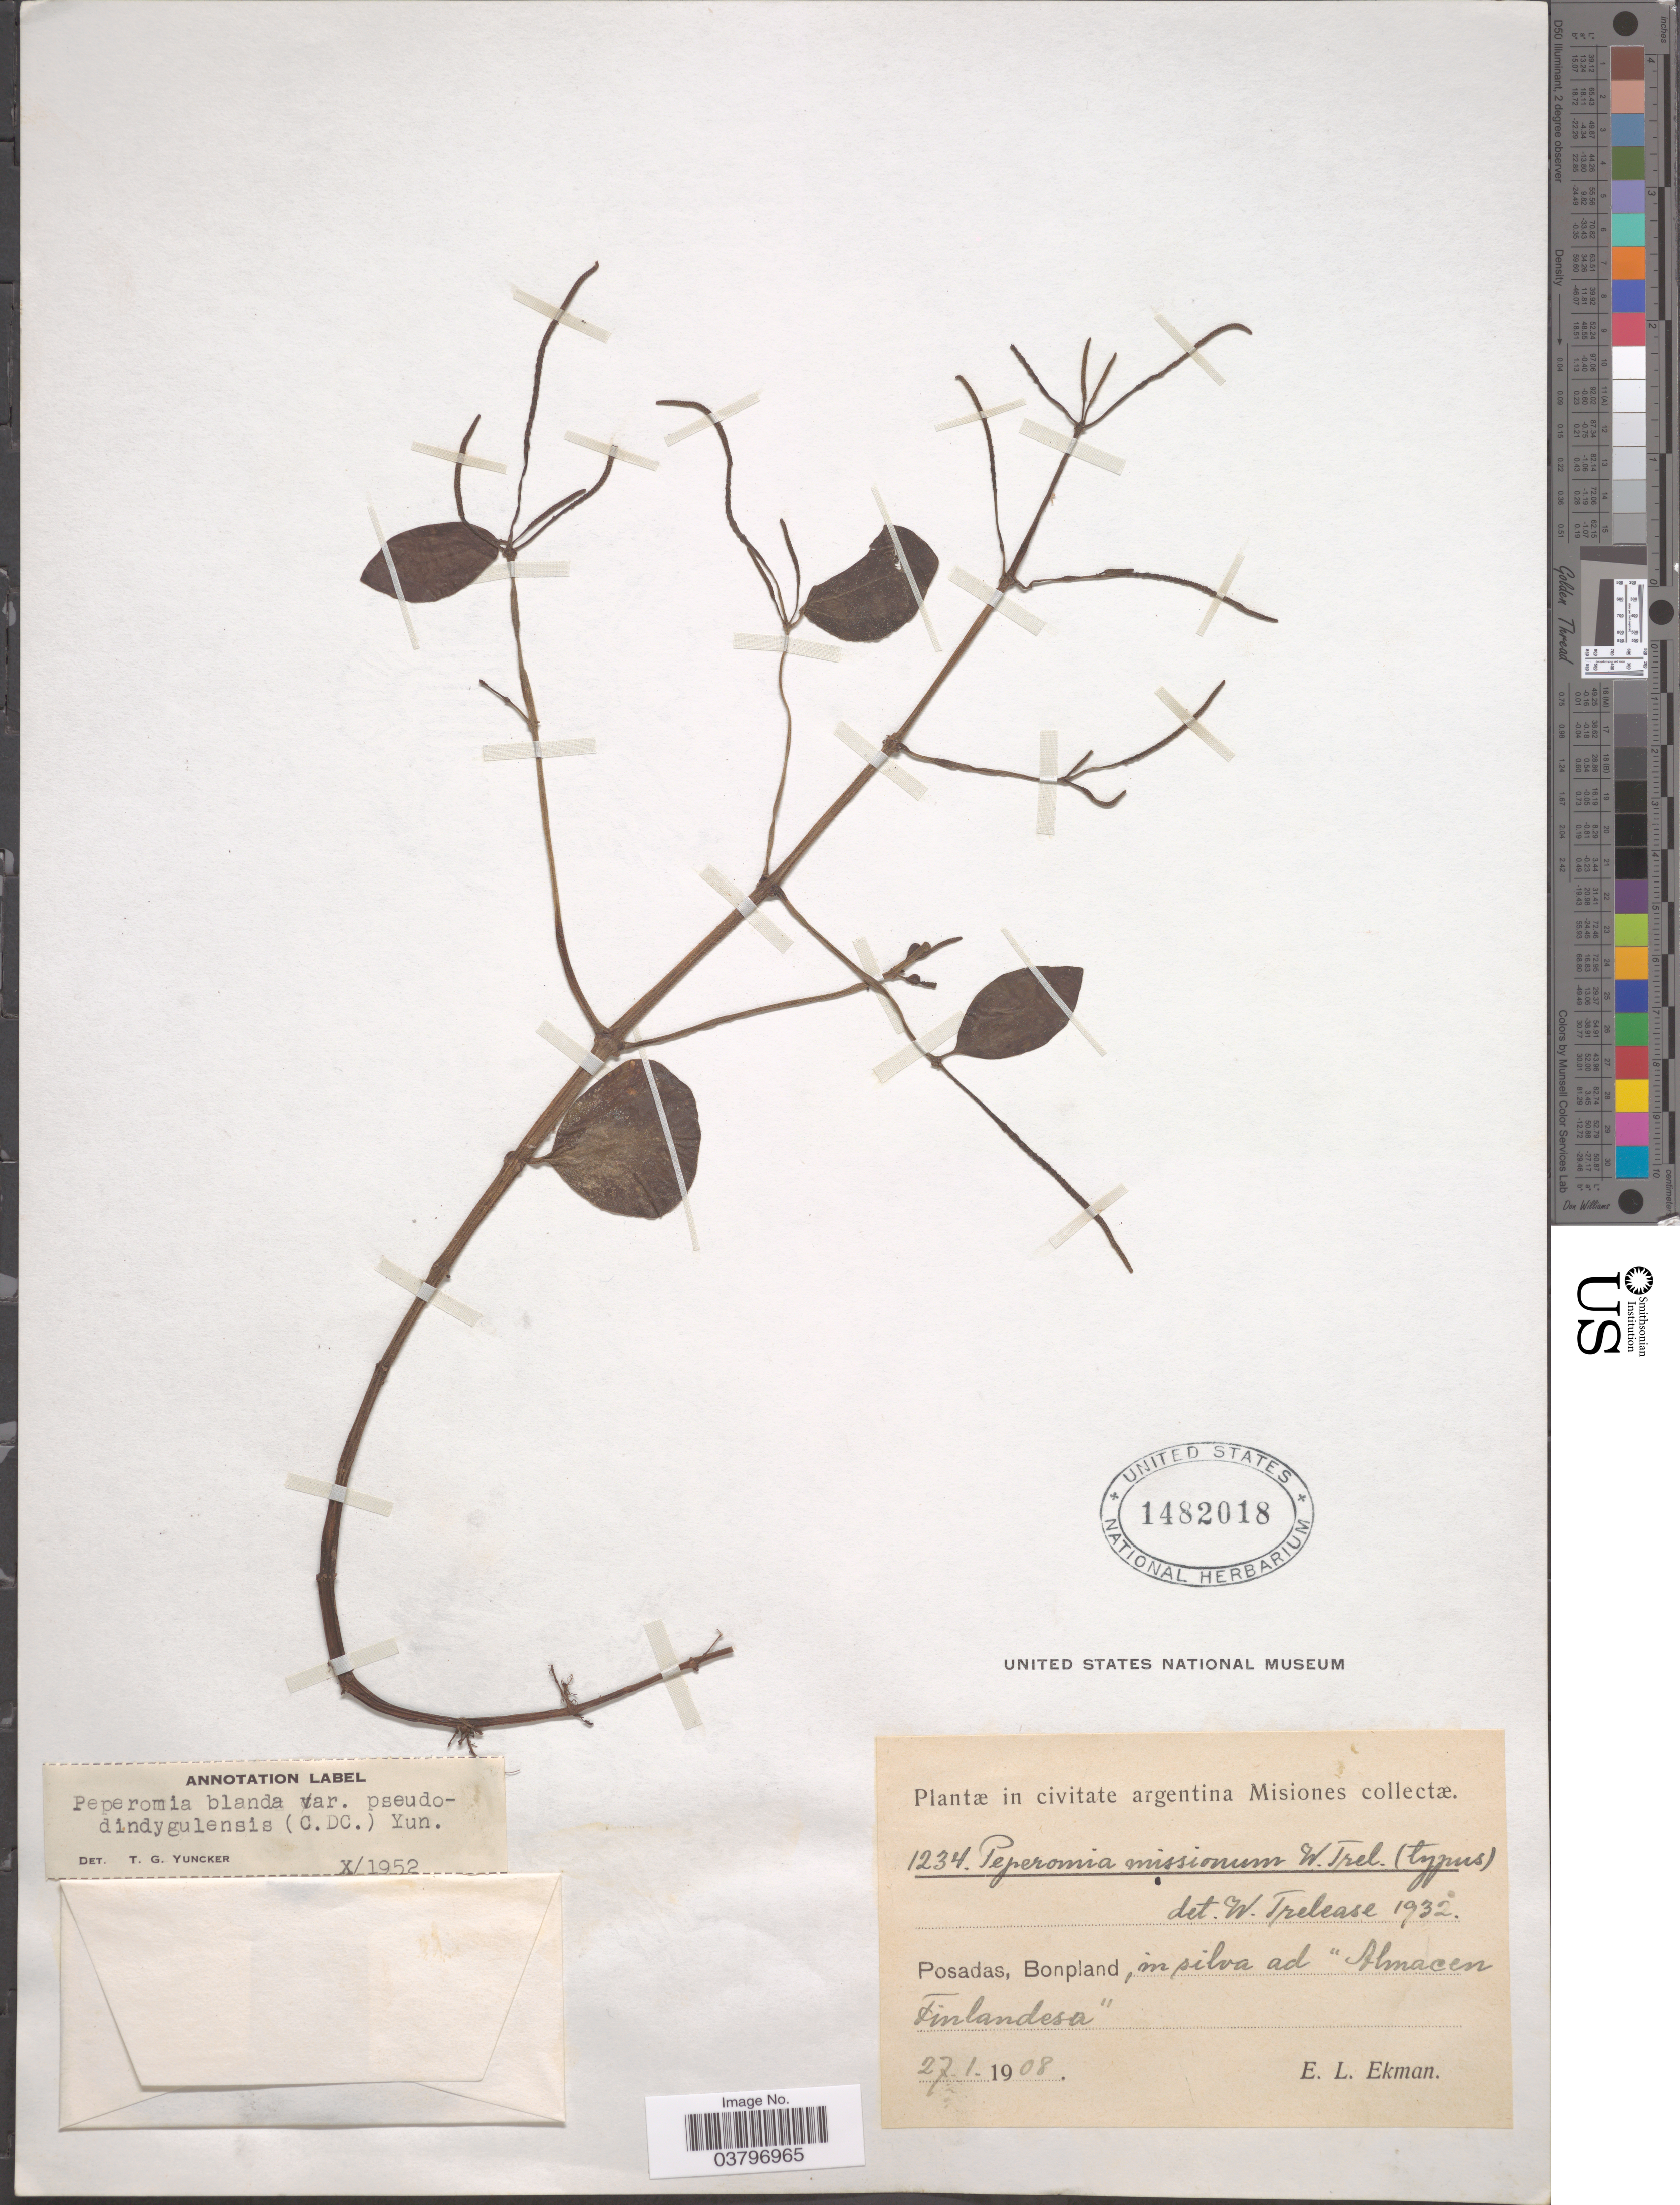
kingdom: Plantae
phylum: Tracheophyta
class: Magnoliopsida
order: Piperales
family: Piperaceae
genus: Peperomia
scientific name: Peperomia blanda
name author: (Jacq.) Kunth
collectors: E. L. Ekman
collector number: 1234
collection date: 1908-01-27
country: Argentina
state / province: Misiones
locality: Posadas, Bonpland, im silva ad "Almacen Finlandesa".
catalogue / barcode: US 1482018